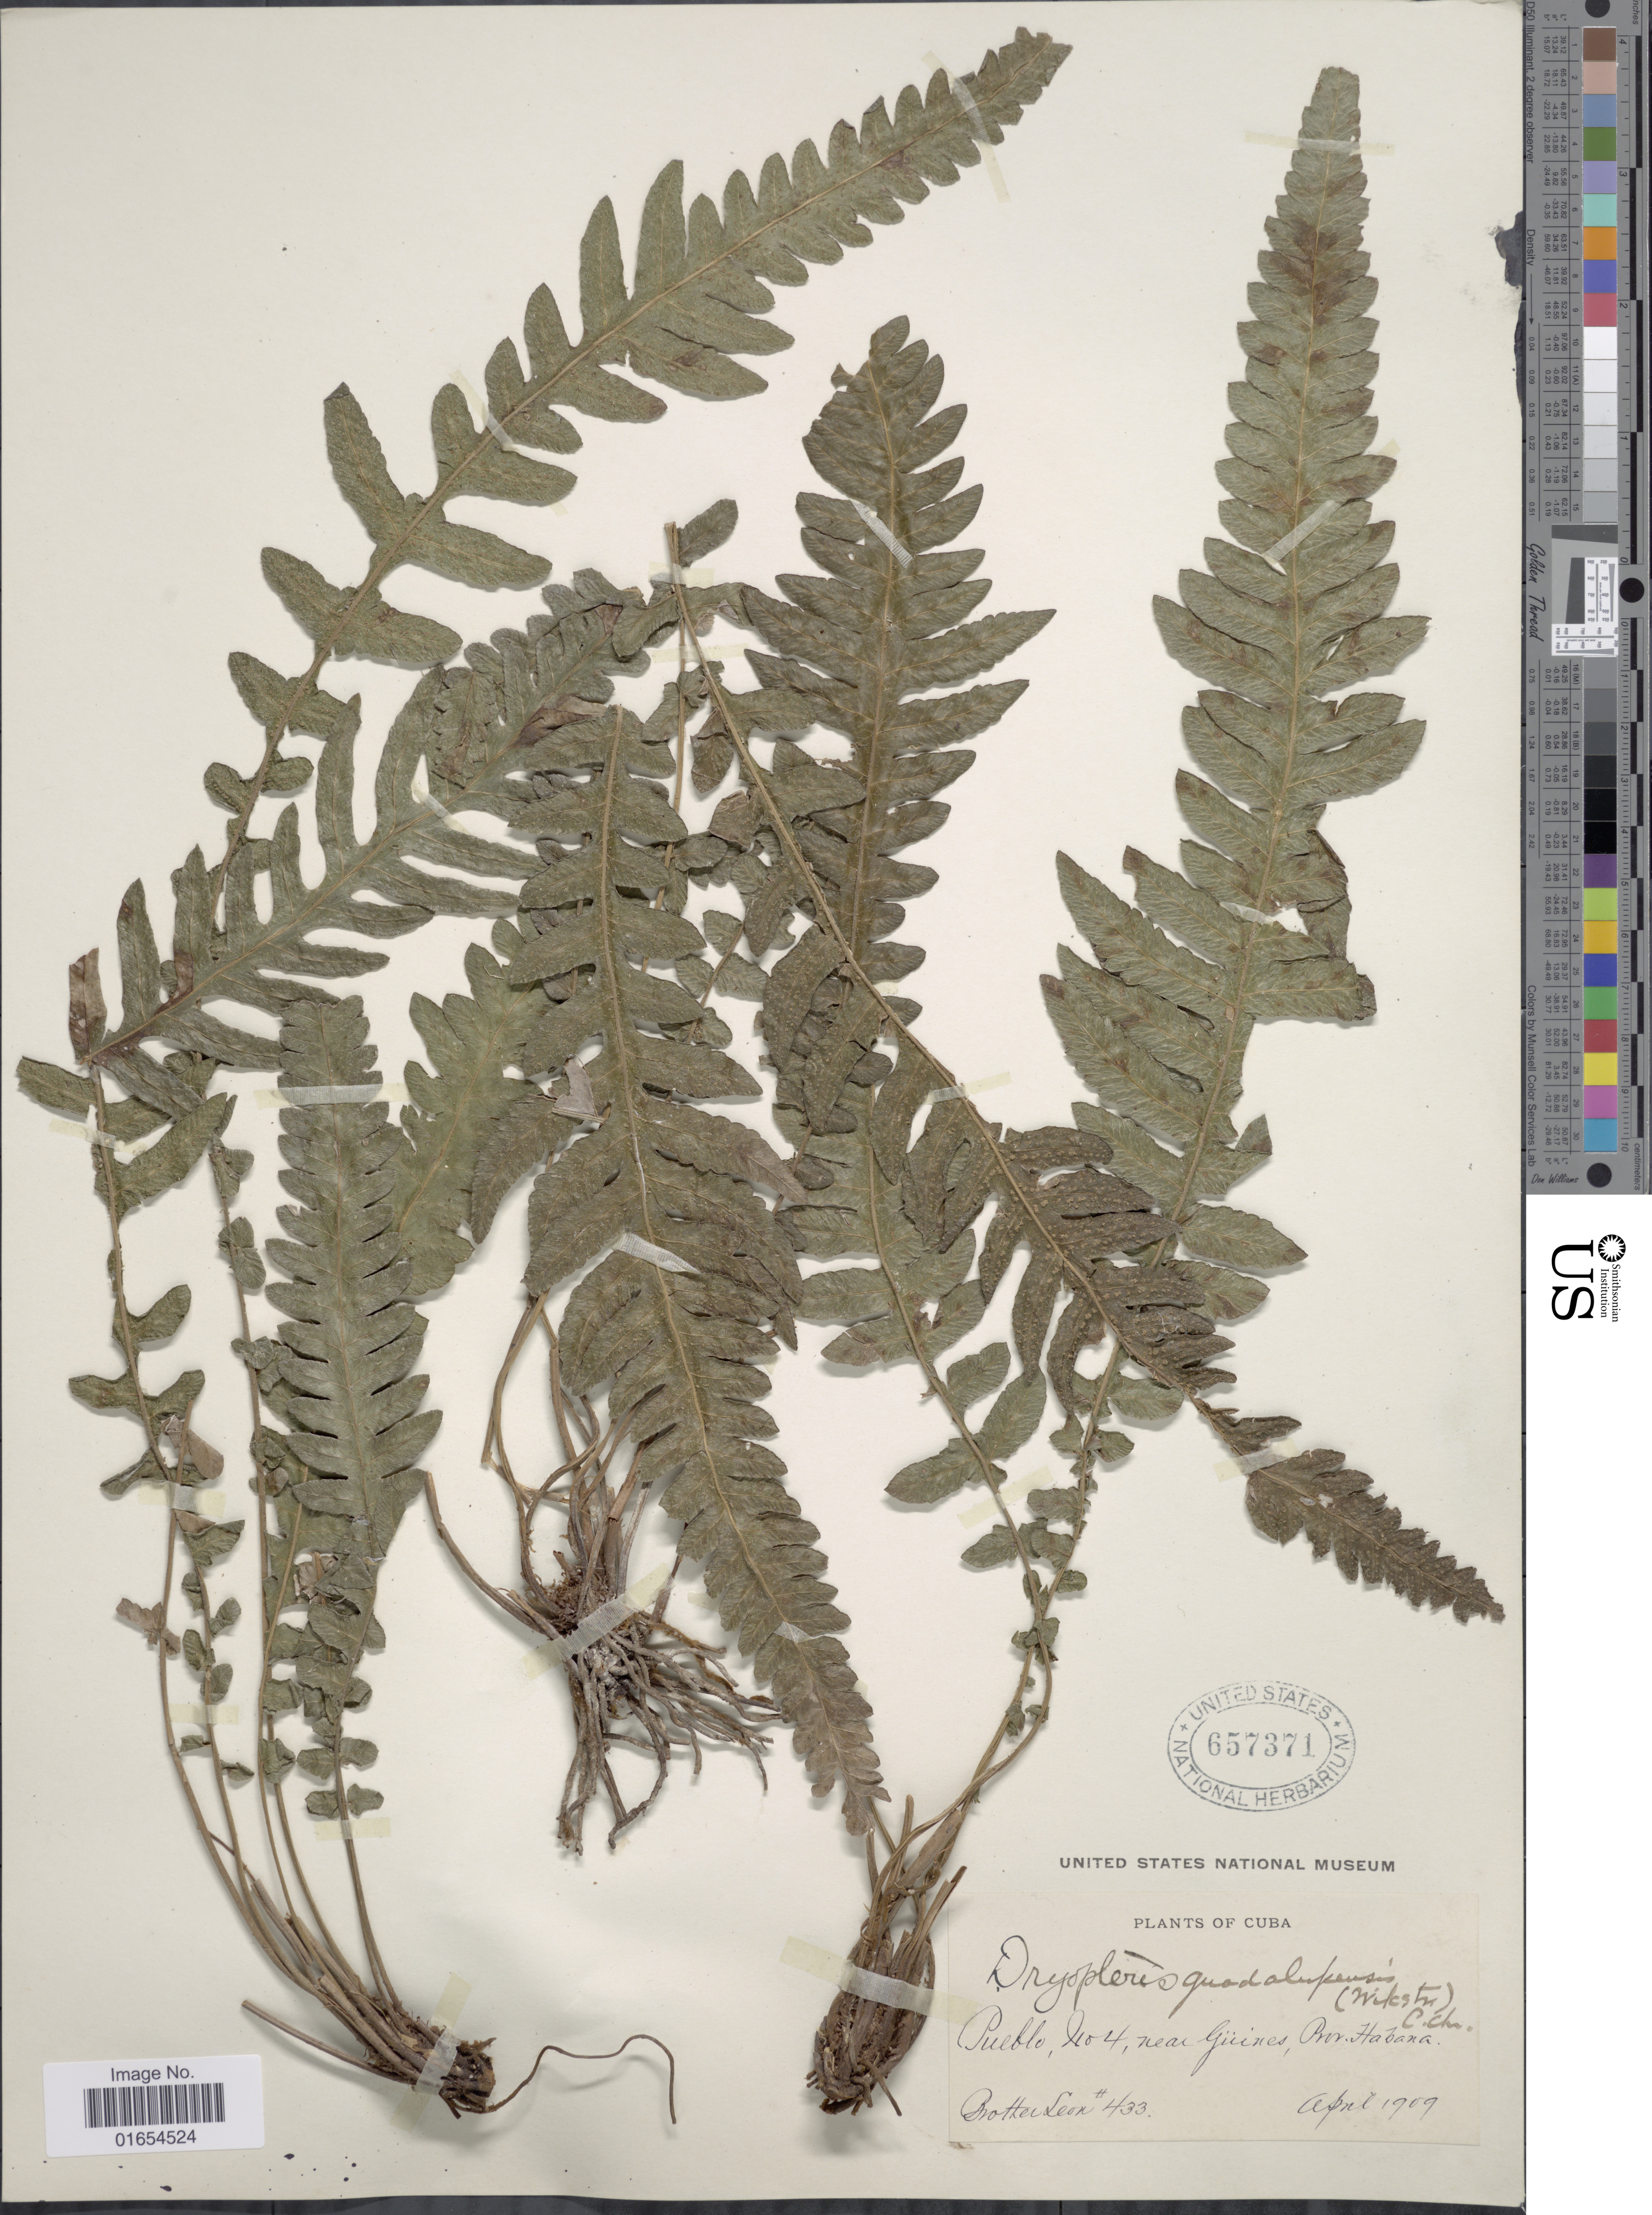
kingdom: Plantae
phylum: Tracheophyta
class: Polypodiopsida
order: Polypodiales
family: Thelypteridaceae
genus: Goniopteris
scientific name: Goniopteris guadelupensis (Wikstr.) comb. nov., ined 2015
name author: (Wikstr.)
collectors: Bro. León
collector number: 433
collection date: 1909-04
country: Cuba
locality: Pueblo, No.4, near Guines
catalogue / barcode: US 657371